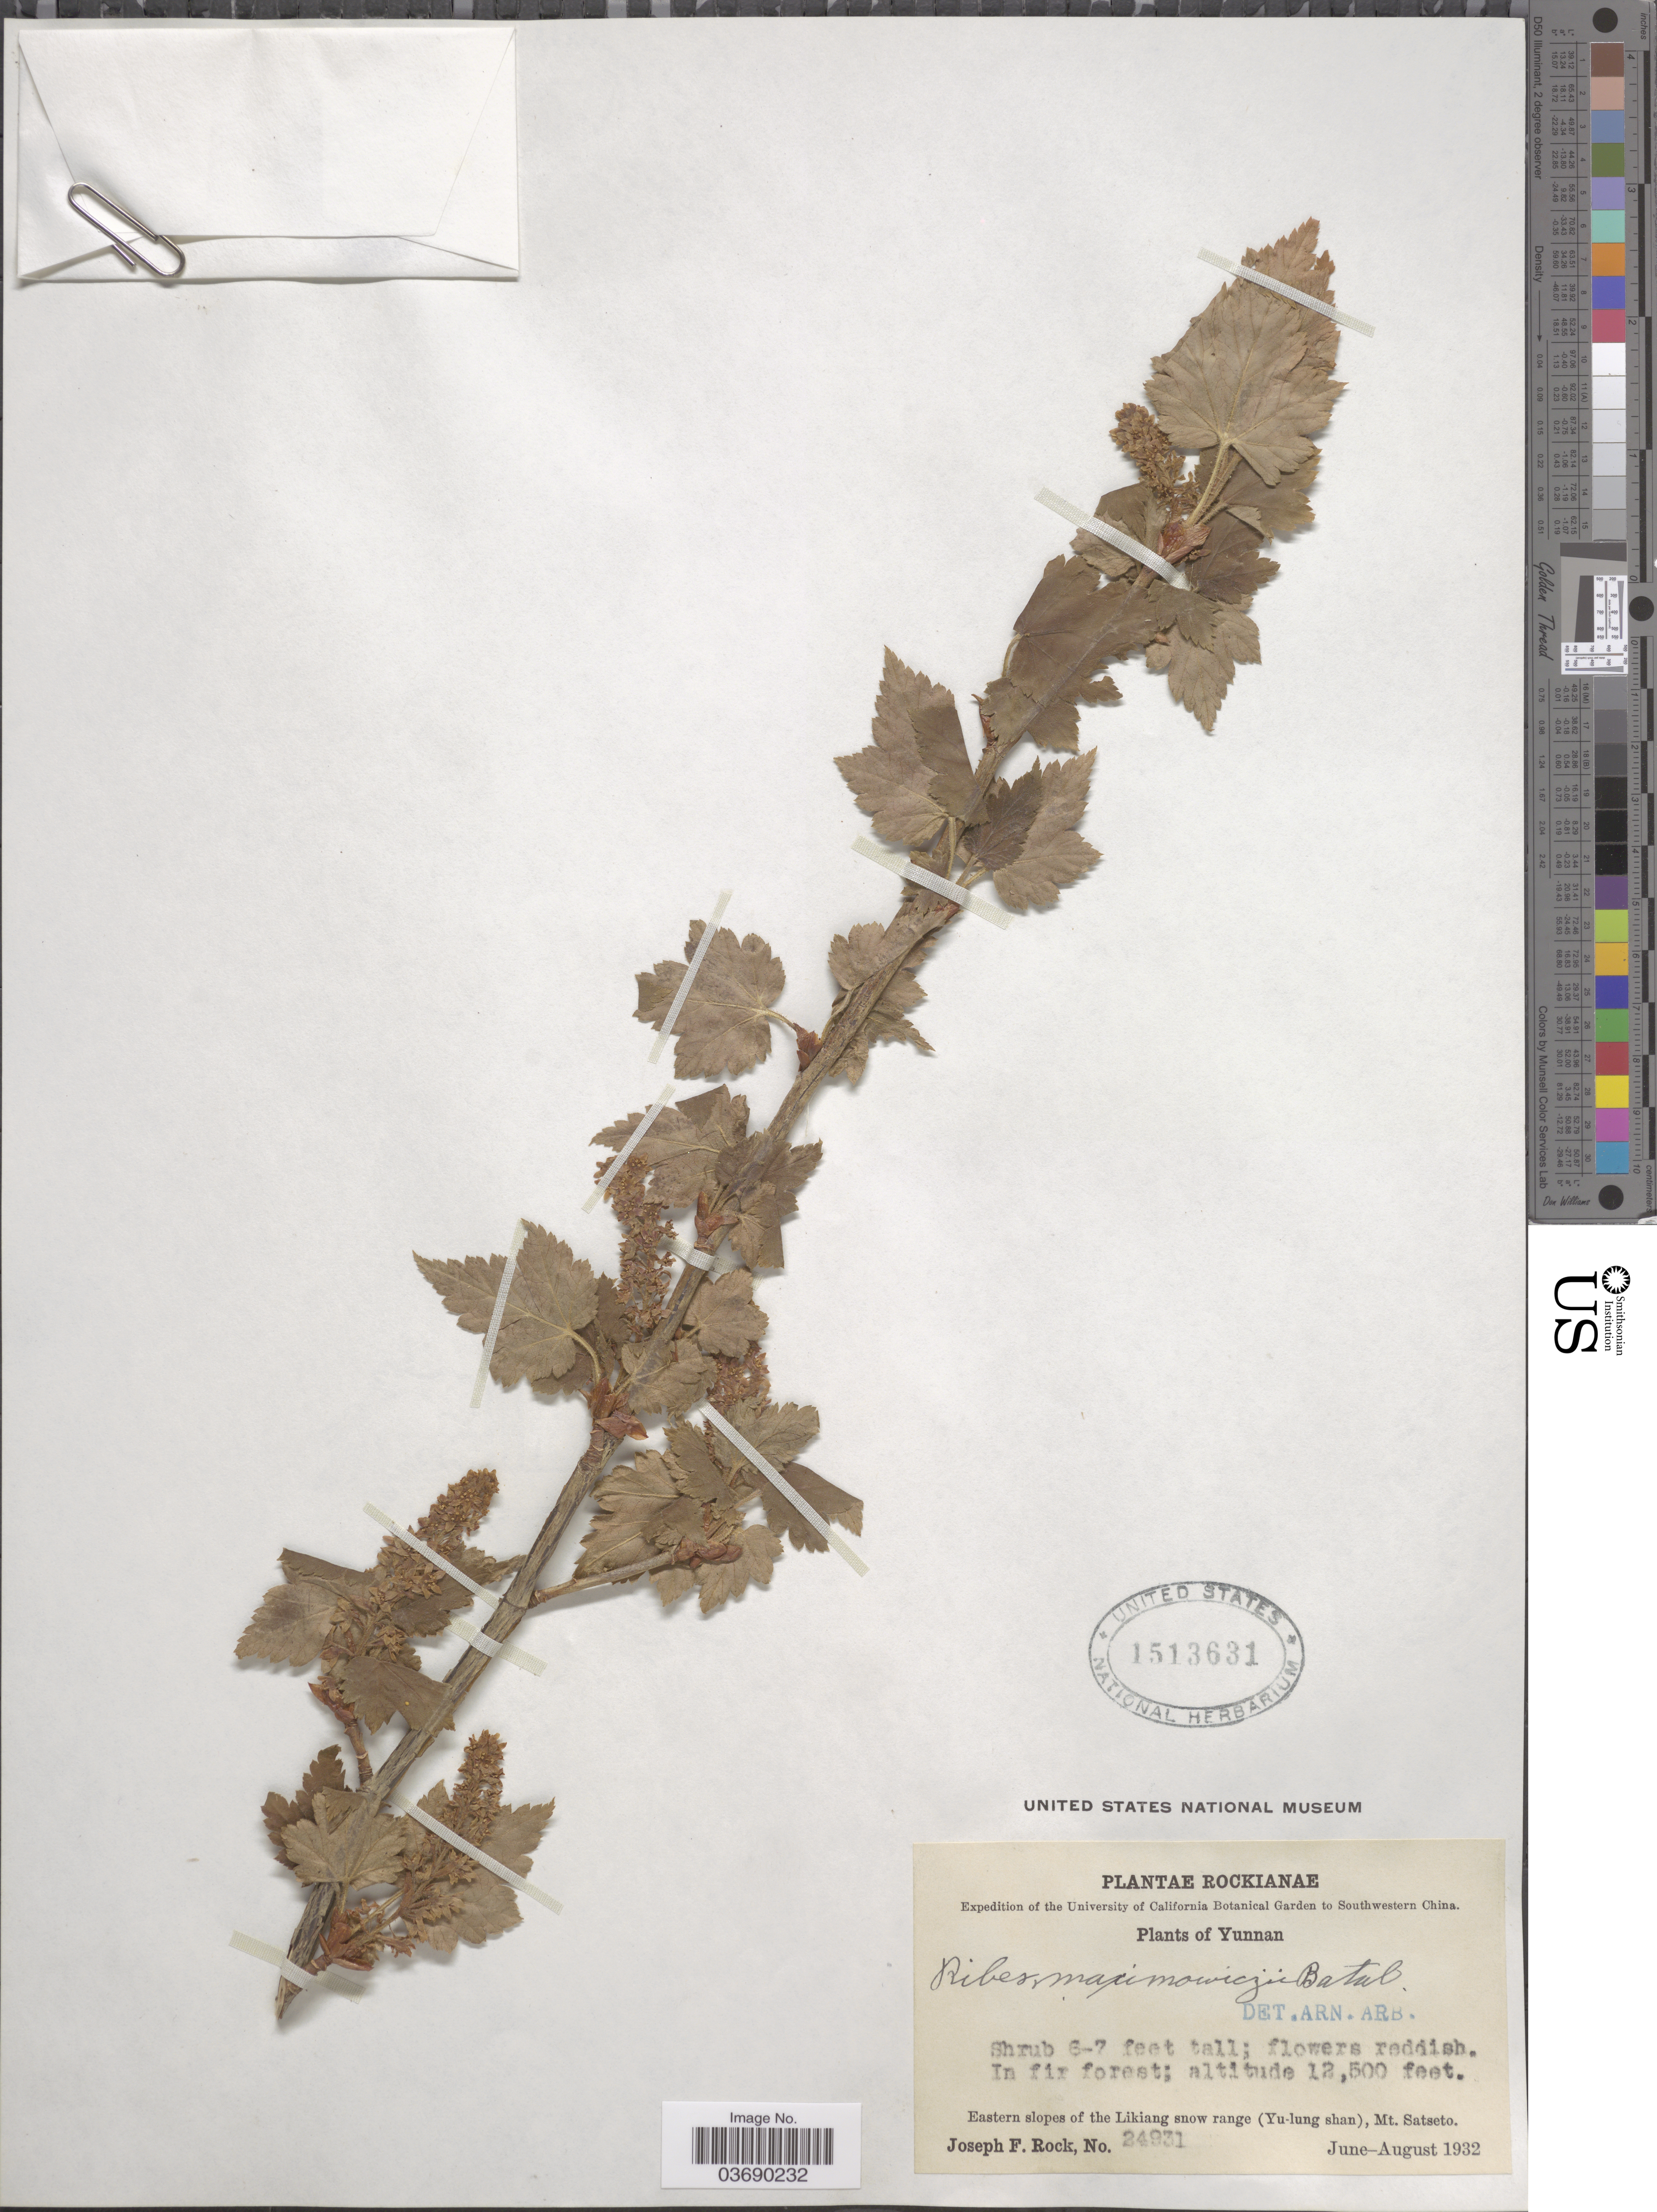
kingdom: Plantae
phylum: Tracheophyta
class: Magnoliopsida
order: Saxifragales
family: Grossulariaceae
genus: Ribes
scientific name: Ribes maximowiczii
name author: Batalin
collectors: J. F. Rock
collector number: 24931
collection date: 1932-06/1932-08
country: China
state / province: Yunnan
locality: Southwestern China. Eastern slopes of the Likiang snow range (Yu-lung shan), Mt. Satseto.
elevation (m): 3810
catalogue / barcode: US 1513631